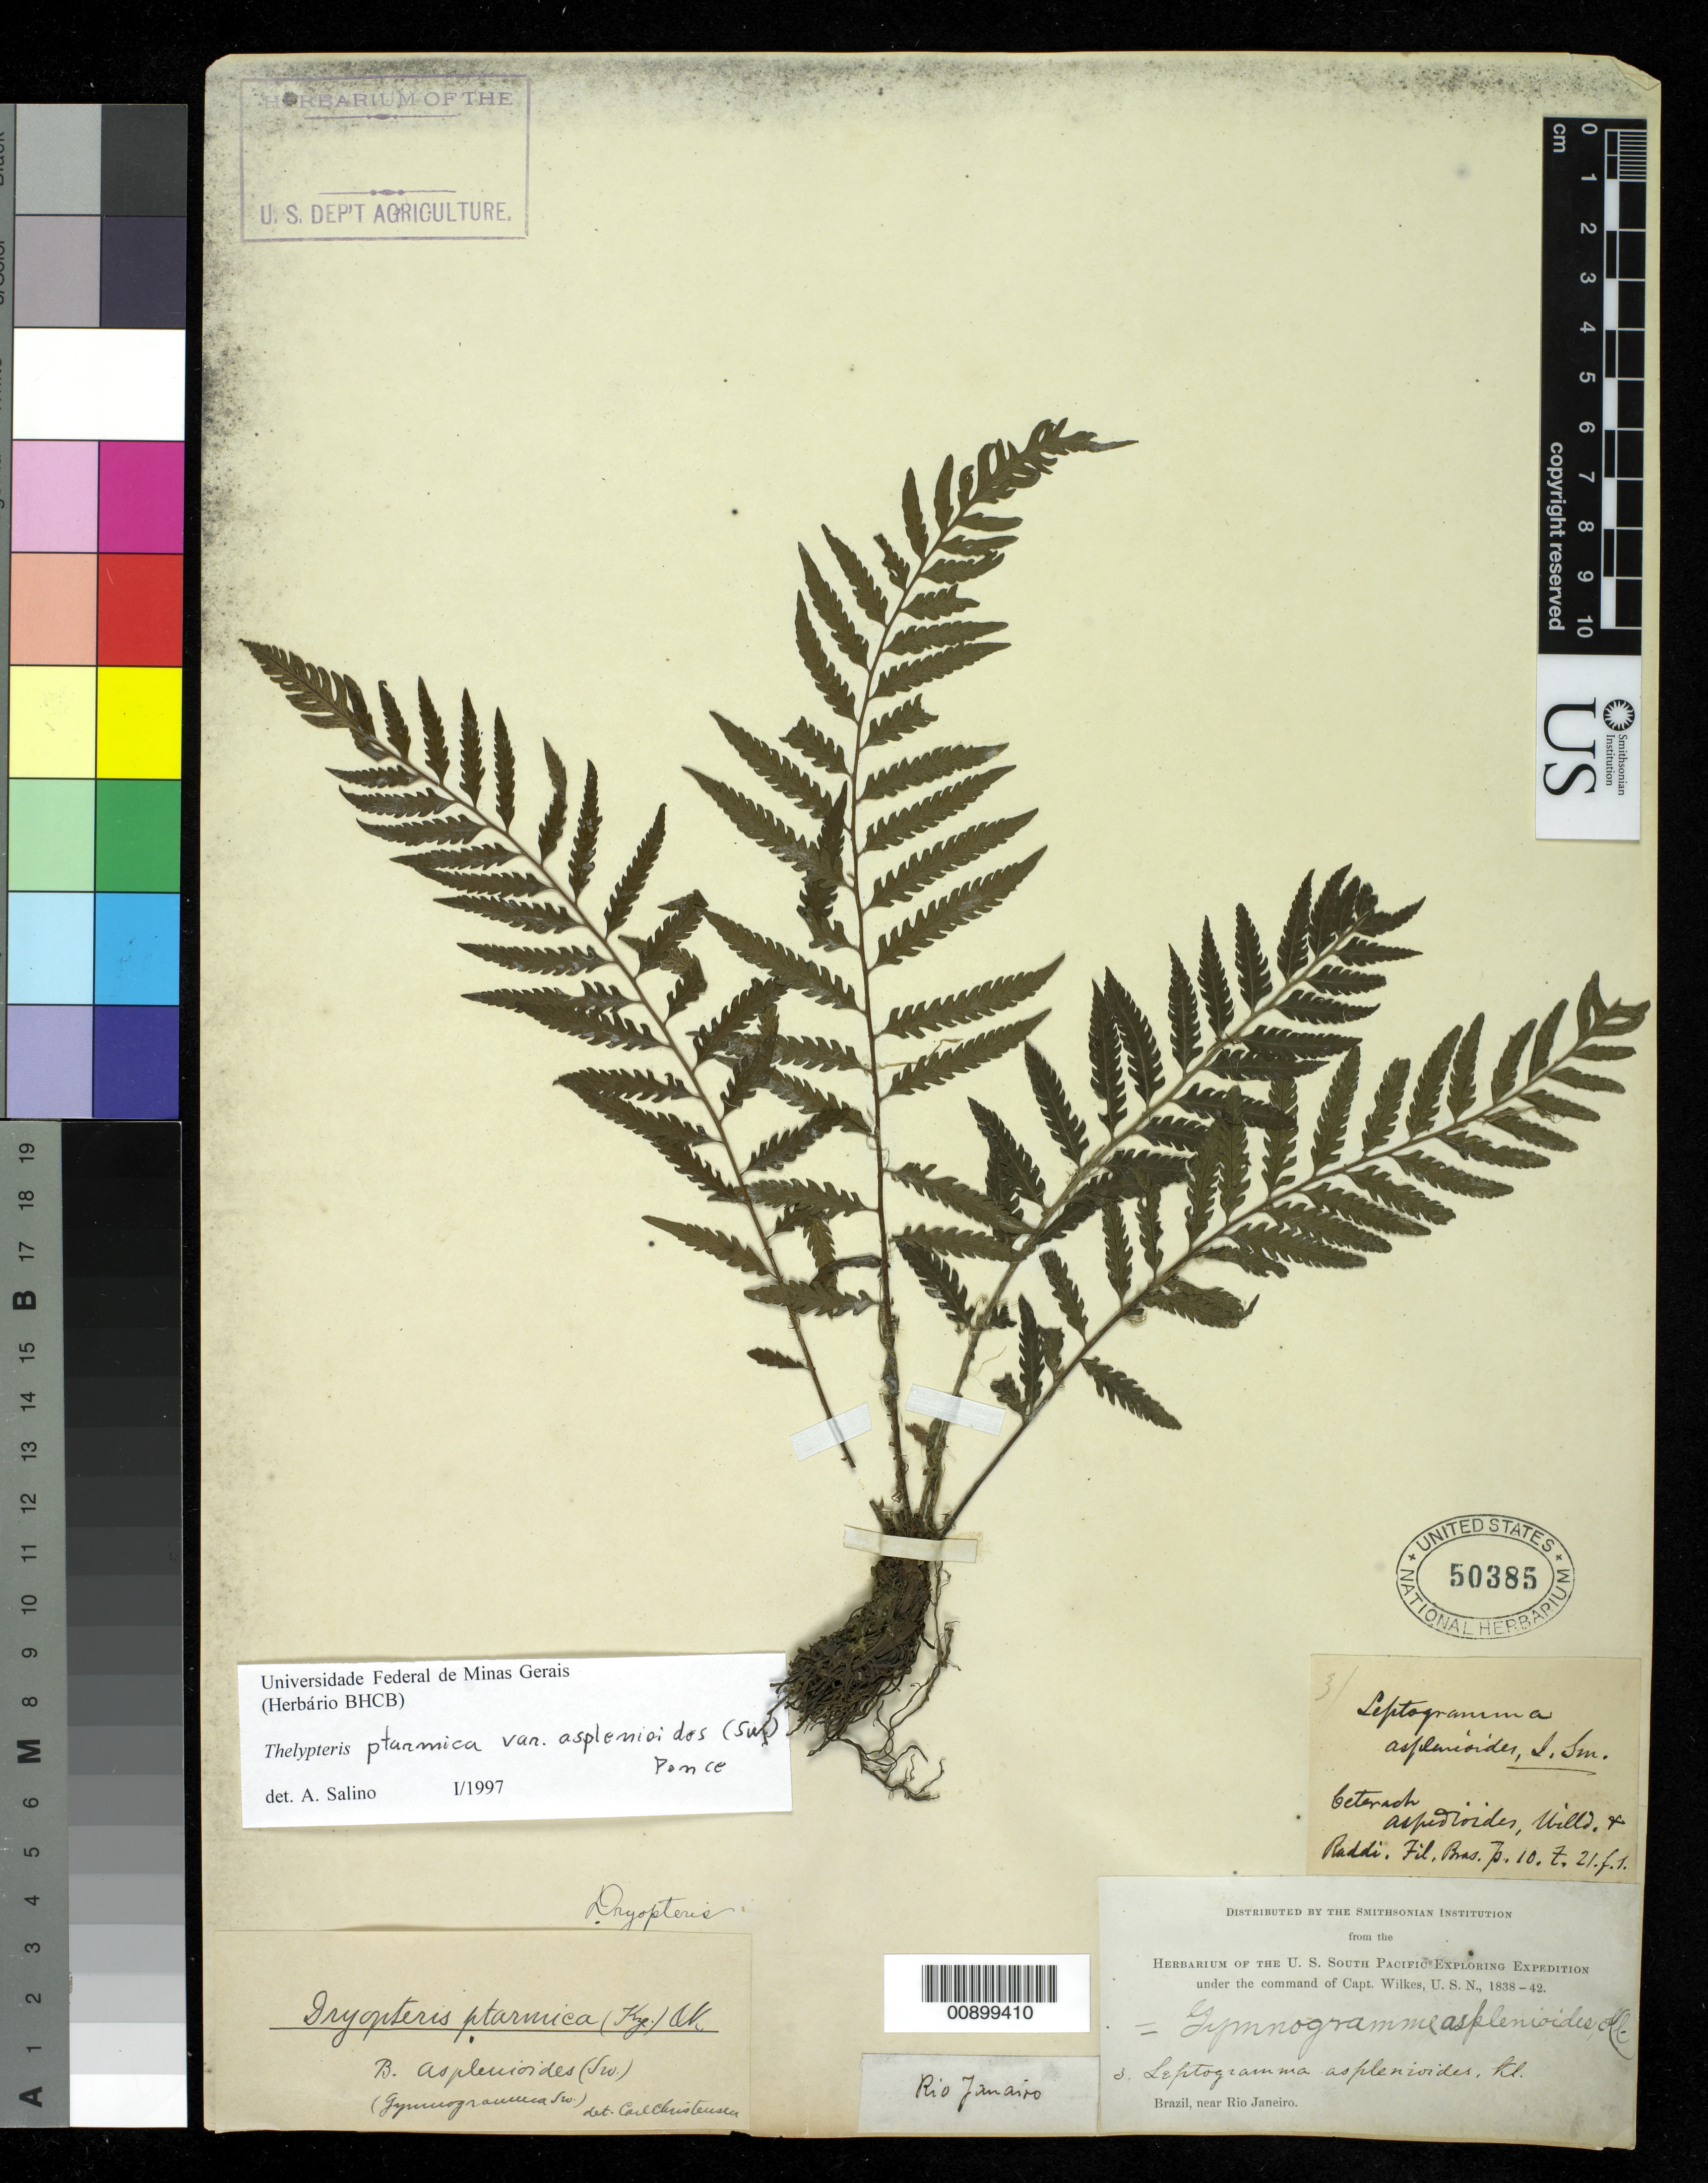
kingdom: Plantae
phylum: Tracheophyta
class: Polypodiopsida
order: Polypodiales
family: Thelypteridaceae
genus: Amauropelta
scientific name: Amauropelta ptarmica (Mett.) comb. nov., ined 2015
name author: (Mett.)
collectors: Wilkes Explor. Exped.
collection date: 1838/1842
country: Brazil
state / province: Rio de Janeiro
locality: Brazil, near Rio Janeiro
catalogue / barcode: US 50385